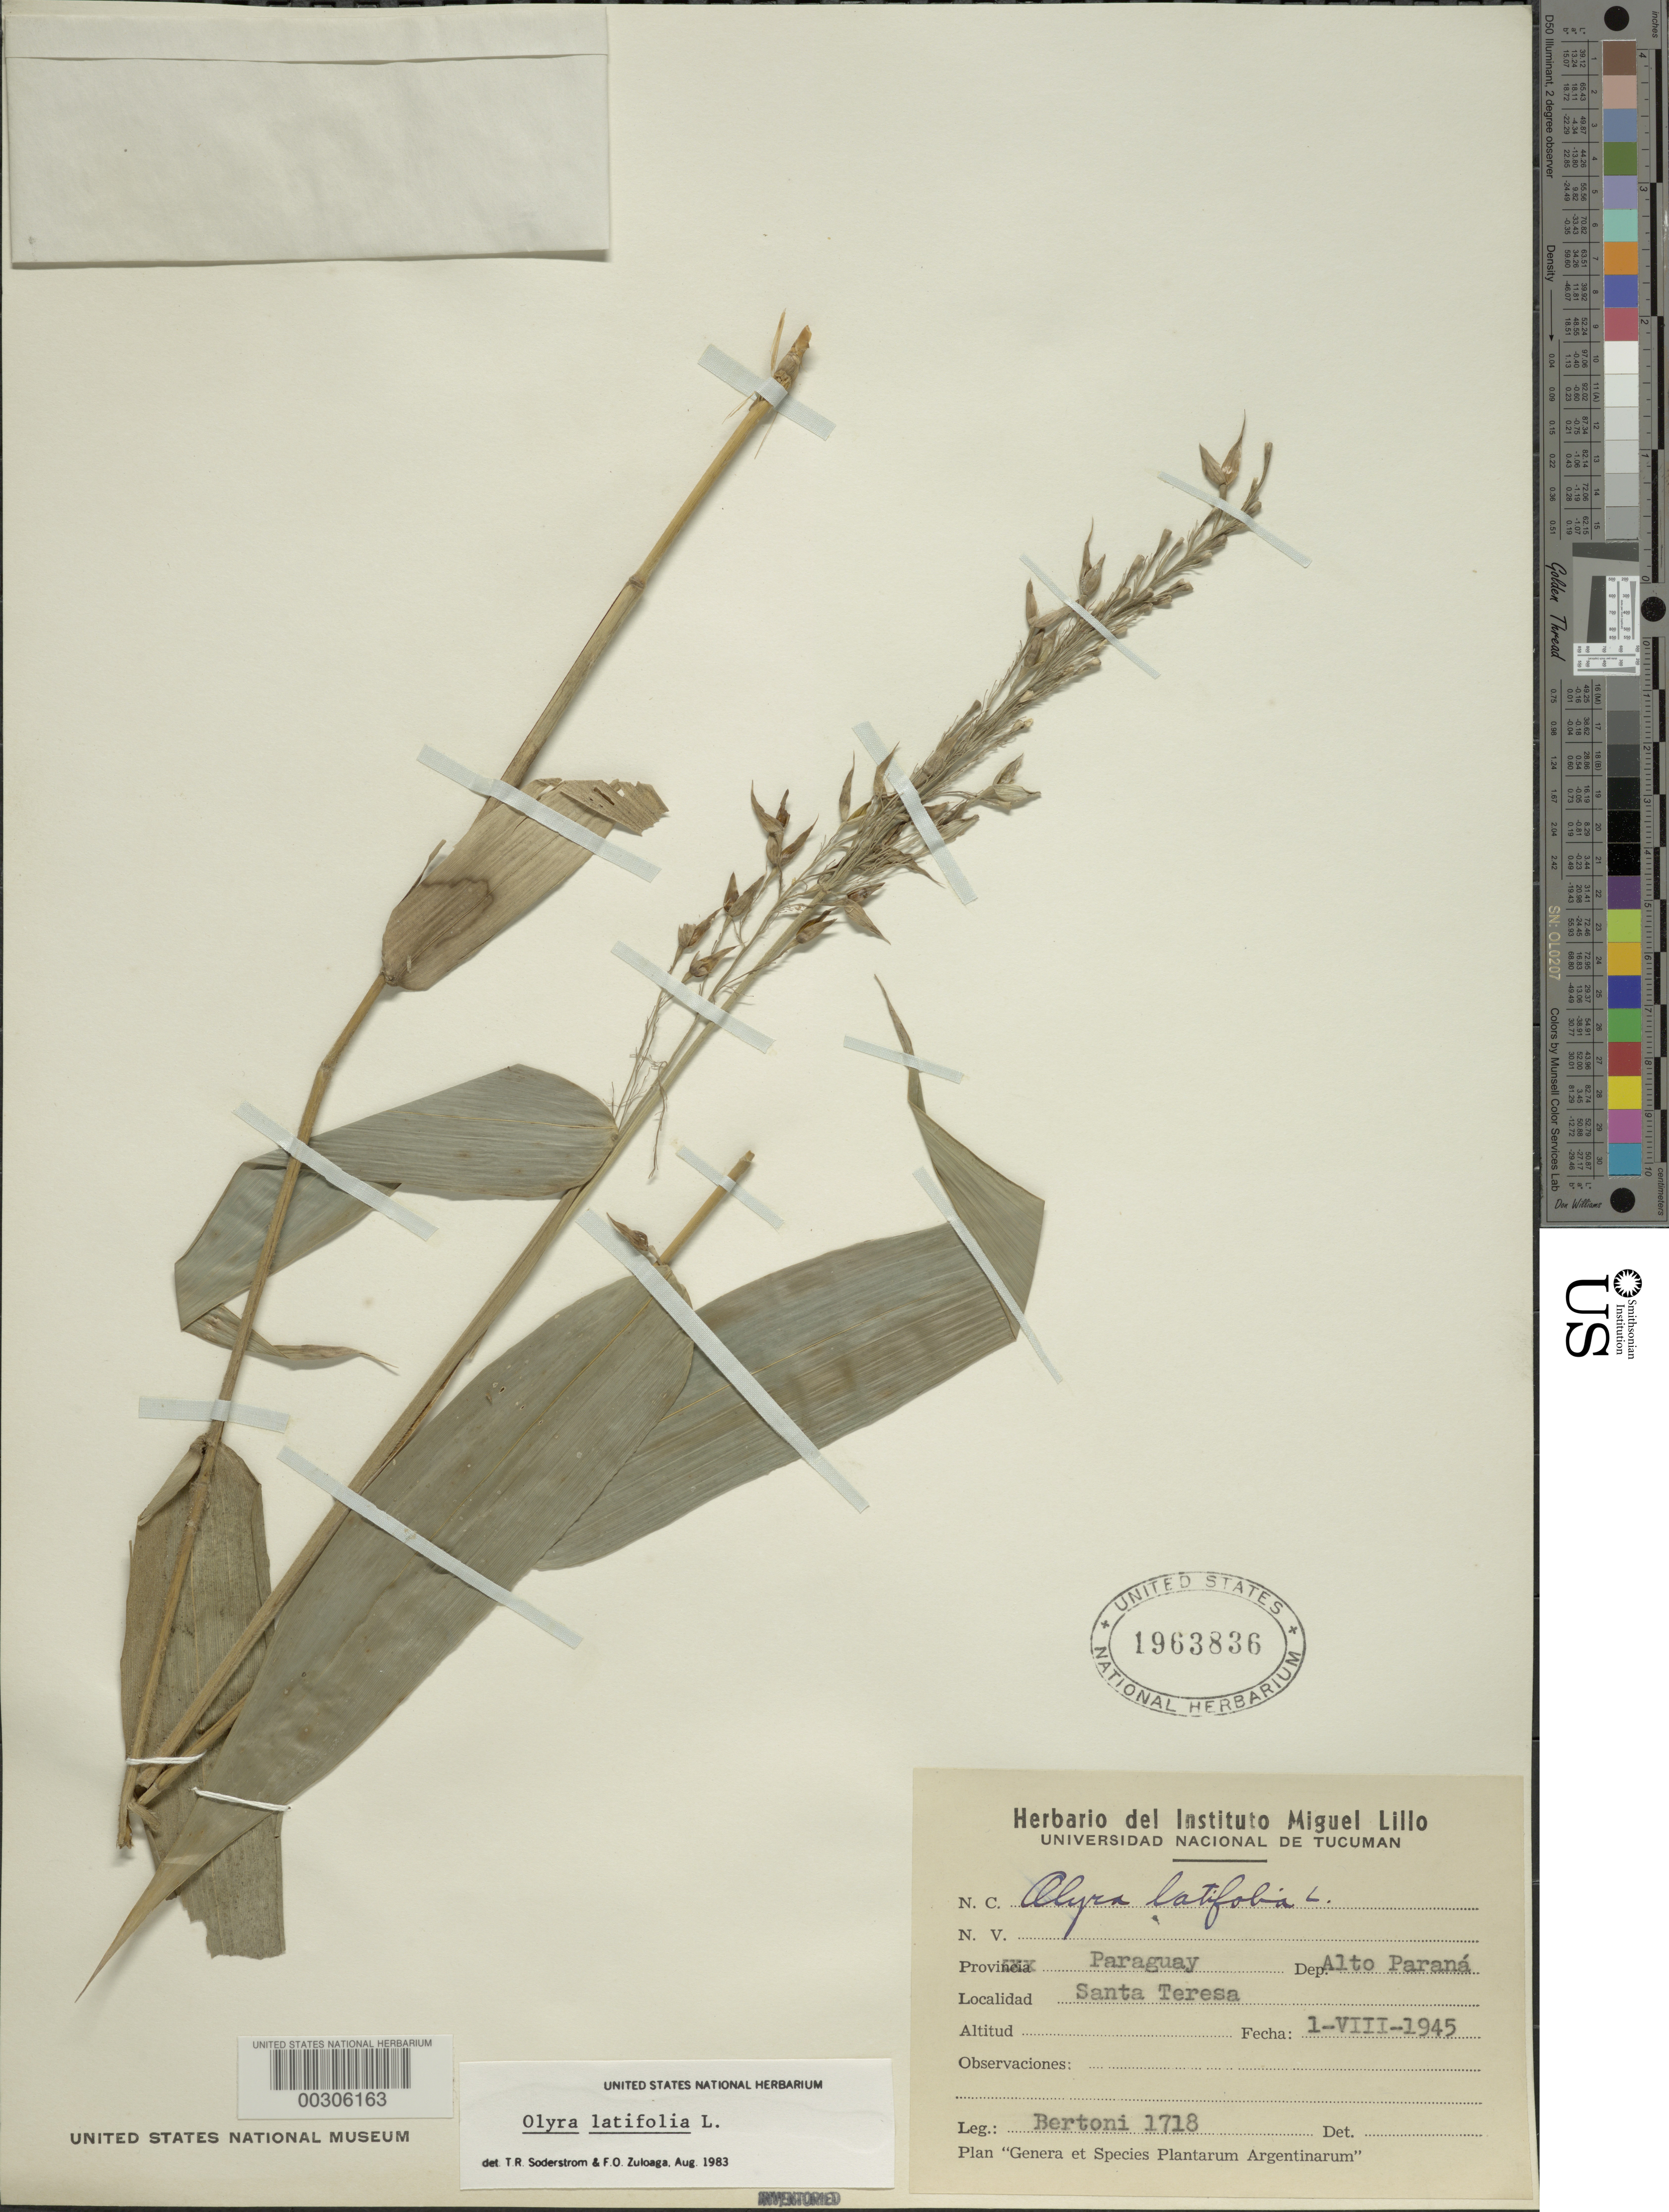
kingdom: Plantae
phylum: Tracheophyta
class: Liliopsida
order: Poales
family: Poaceae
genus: Olyra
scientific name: Olyra latifolia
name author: L.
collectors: H. Bertoni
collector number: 1718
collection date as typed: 01 Aug 1945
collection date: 1945-08-01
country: Paraguay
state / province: Alto Paraná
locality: Santa teresa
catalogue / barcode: US 1963836